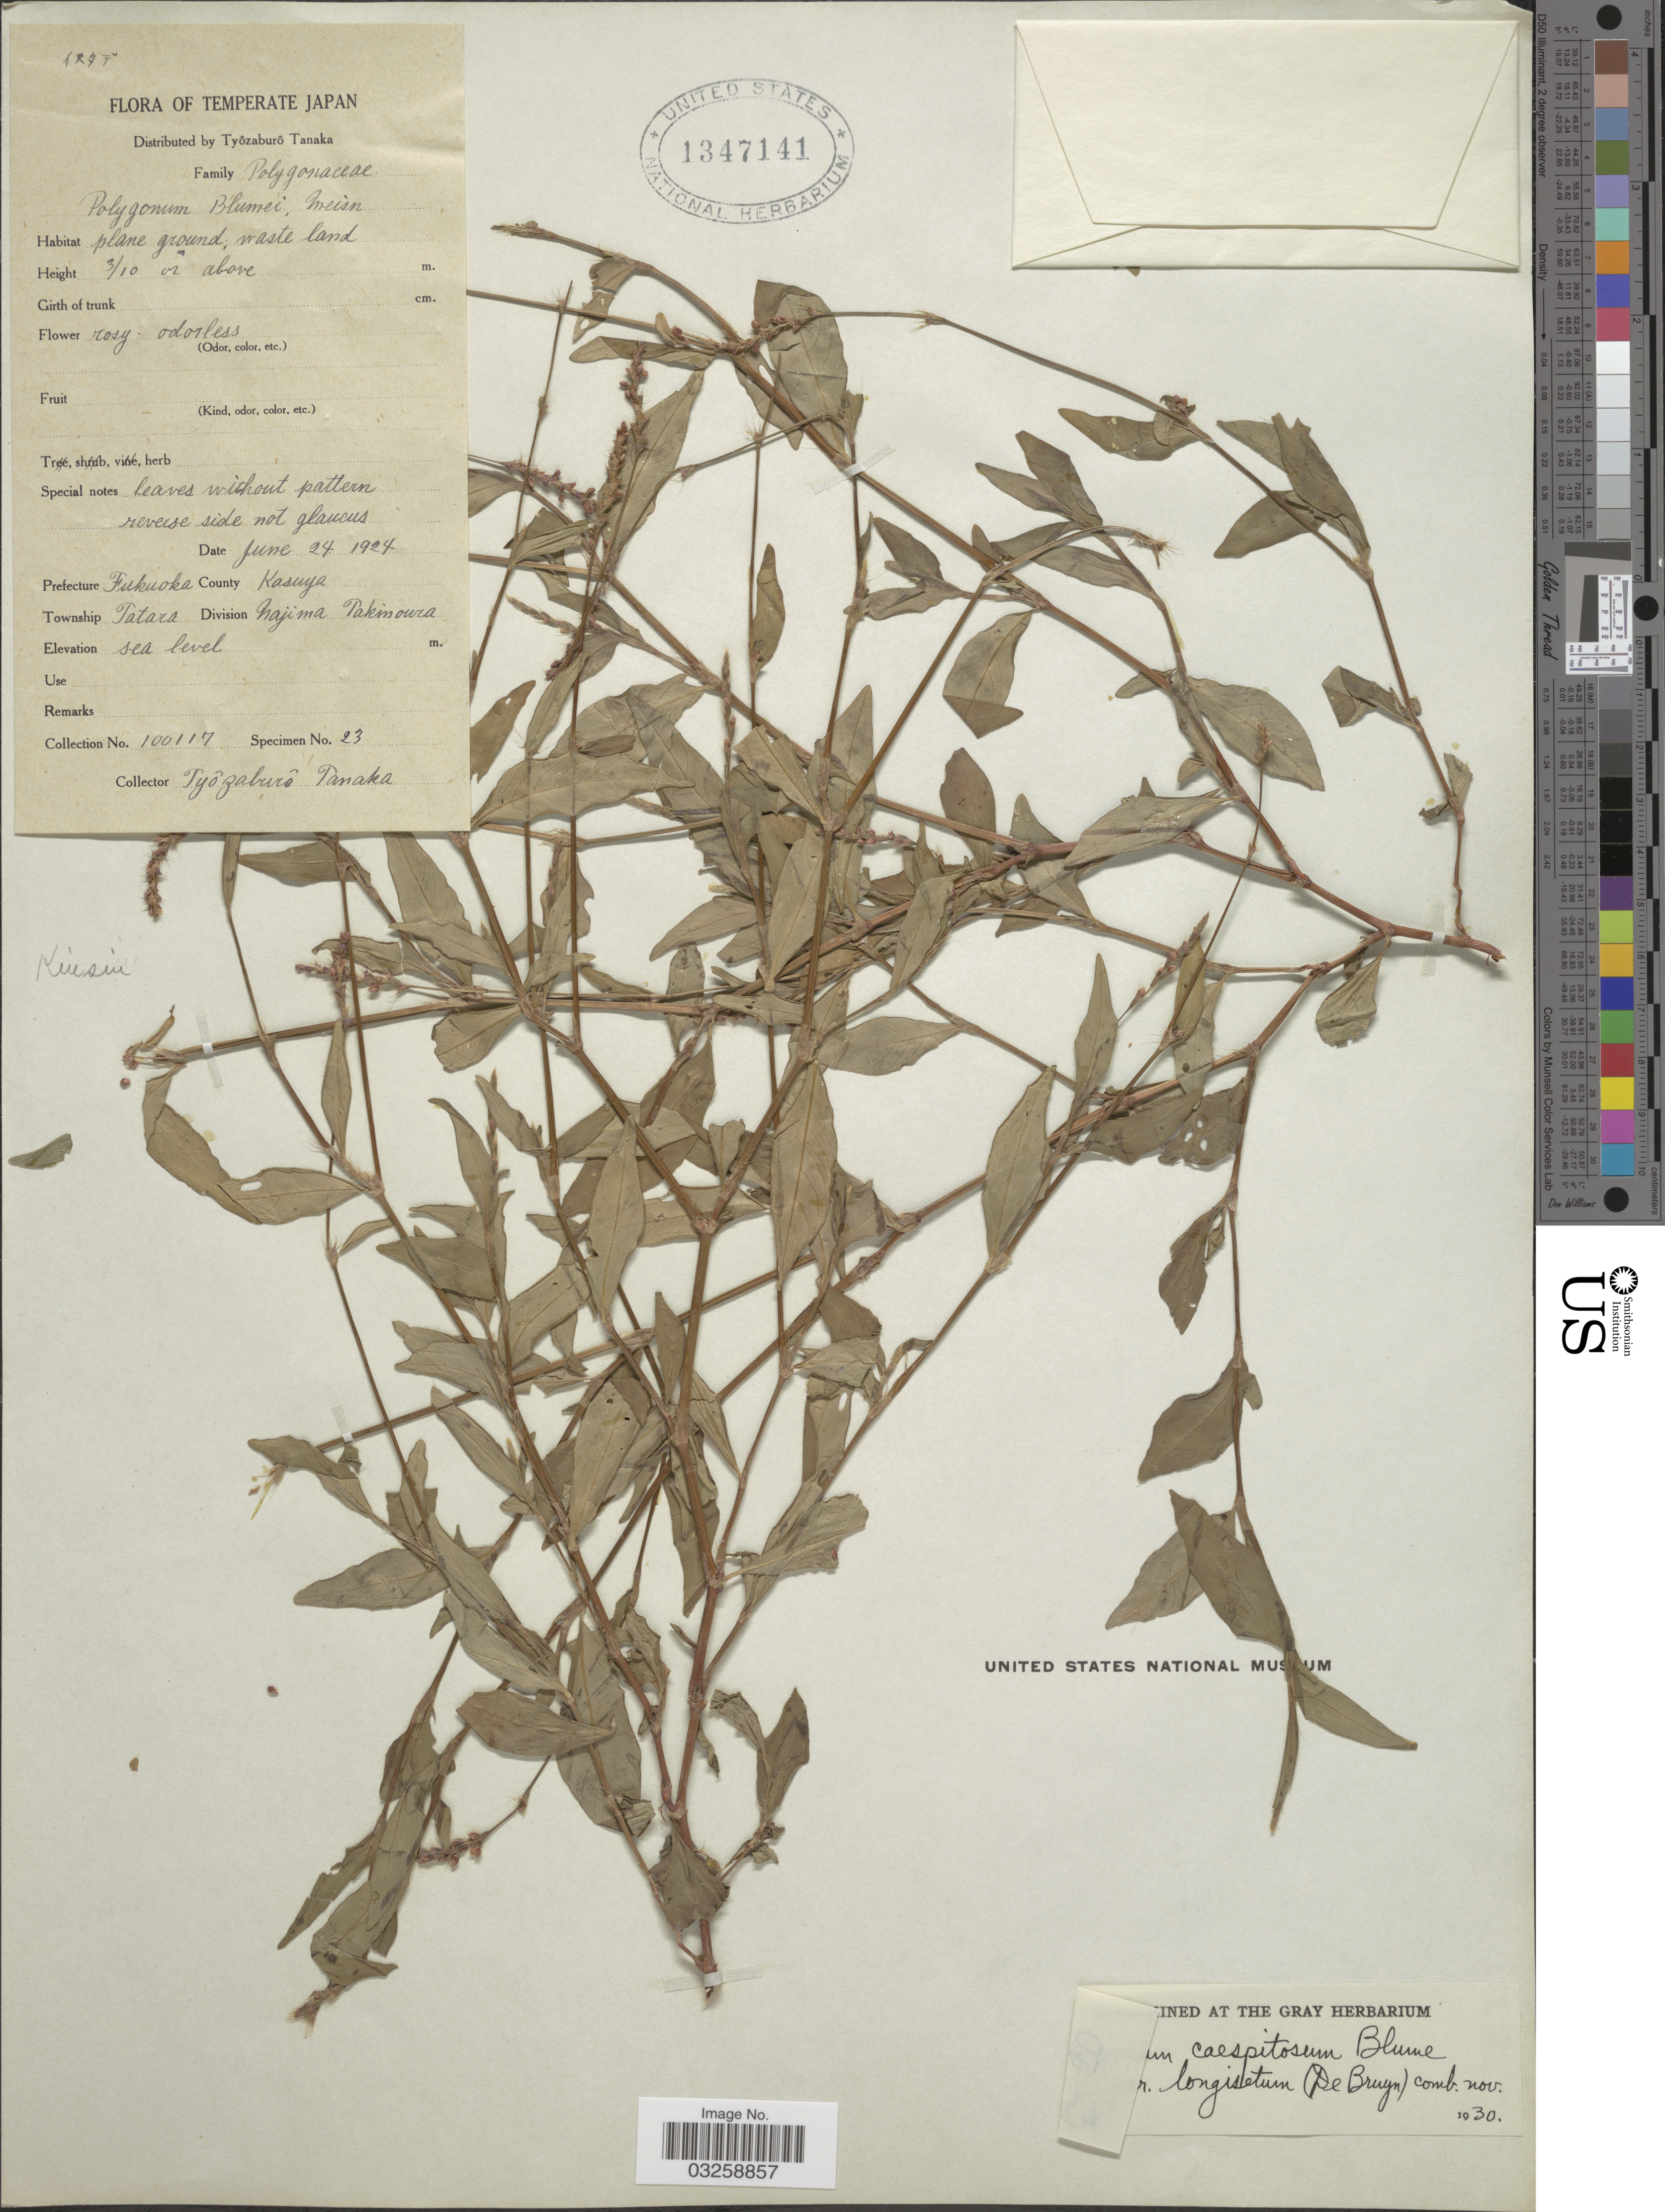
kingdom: Plantae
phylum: Tracheophyta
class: Magnoliopsida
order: Caryophyllales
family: Polygonaceae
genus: Polygonum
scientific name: Polygonum longisetum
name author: Bruijn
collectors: T. Tamaka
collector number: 100117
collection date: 1924-06-24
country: Japan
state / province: Hukuoka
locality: Prefecture Fukuoka. County Kasuya. Township Tatara. Division Najima Takinoura.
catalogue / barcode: US 1347141